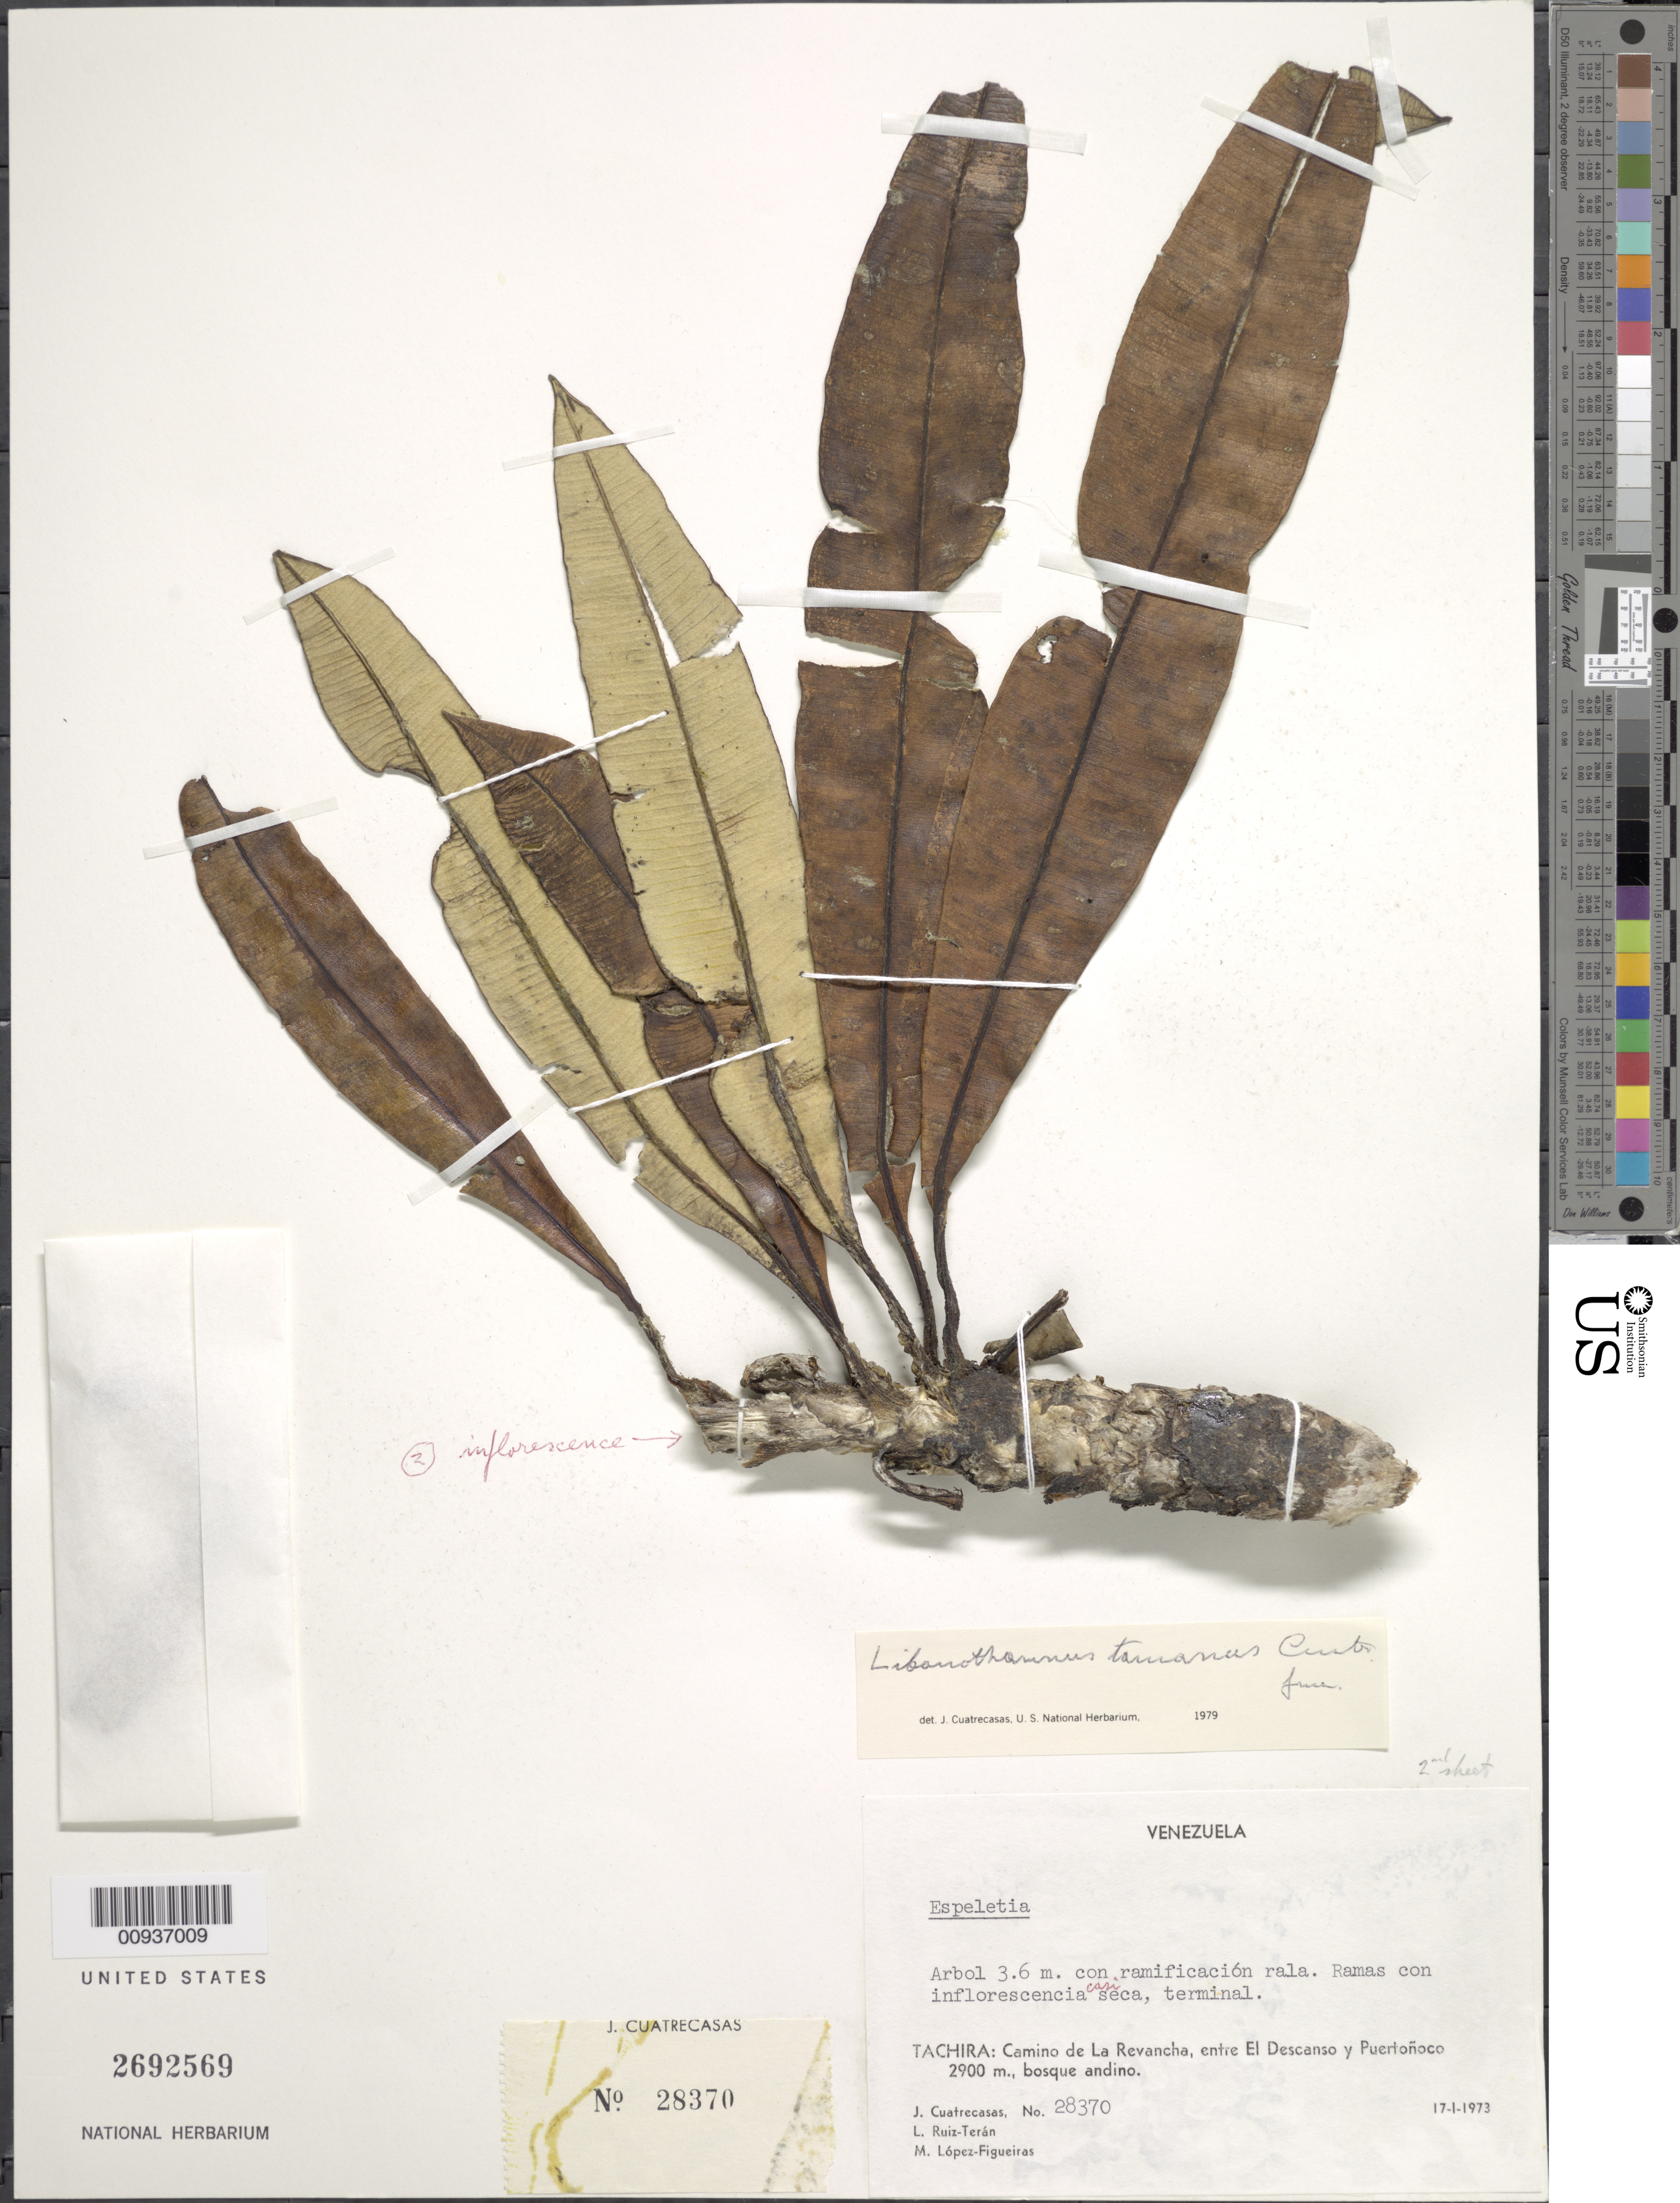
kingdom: Plantae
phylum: Tracheophyta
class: Magnoliopsida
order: Asterales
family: Asteraceae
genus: Libanothamnus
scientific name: Libanothamnus tamanus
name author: (Cuatrec.) Cuatrec.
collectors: J. Cuatrecasas, L. E. Ruíz-Terán & M. López Figueiras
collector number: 28370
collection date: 1973-01-17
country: Venezuela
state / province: Tachira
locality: Camino de La Revancha, entre El Descanso y Puertonoco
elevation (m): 2900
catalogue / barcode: US 2692569